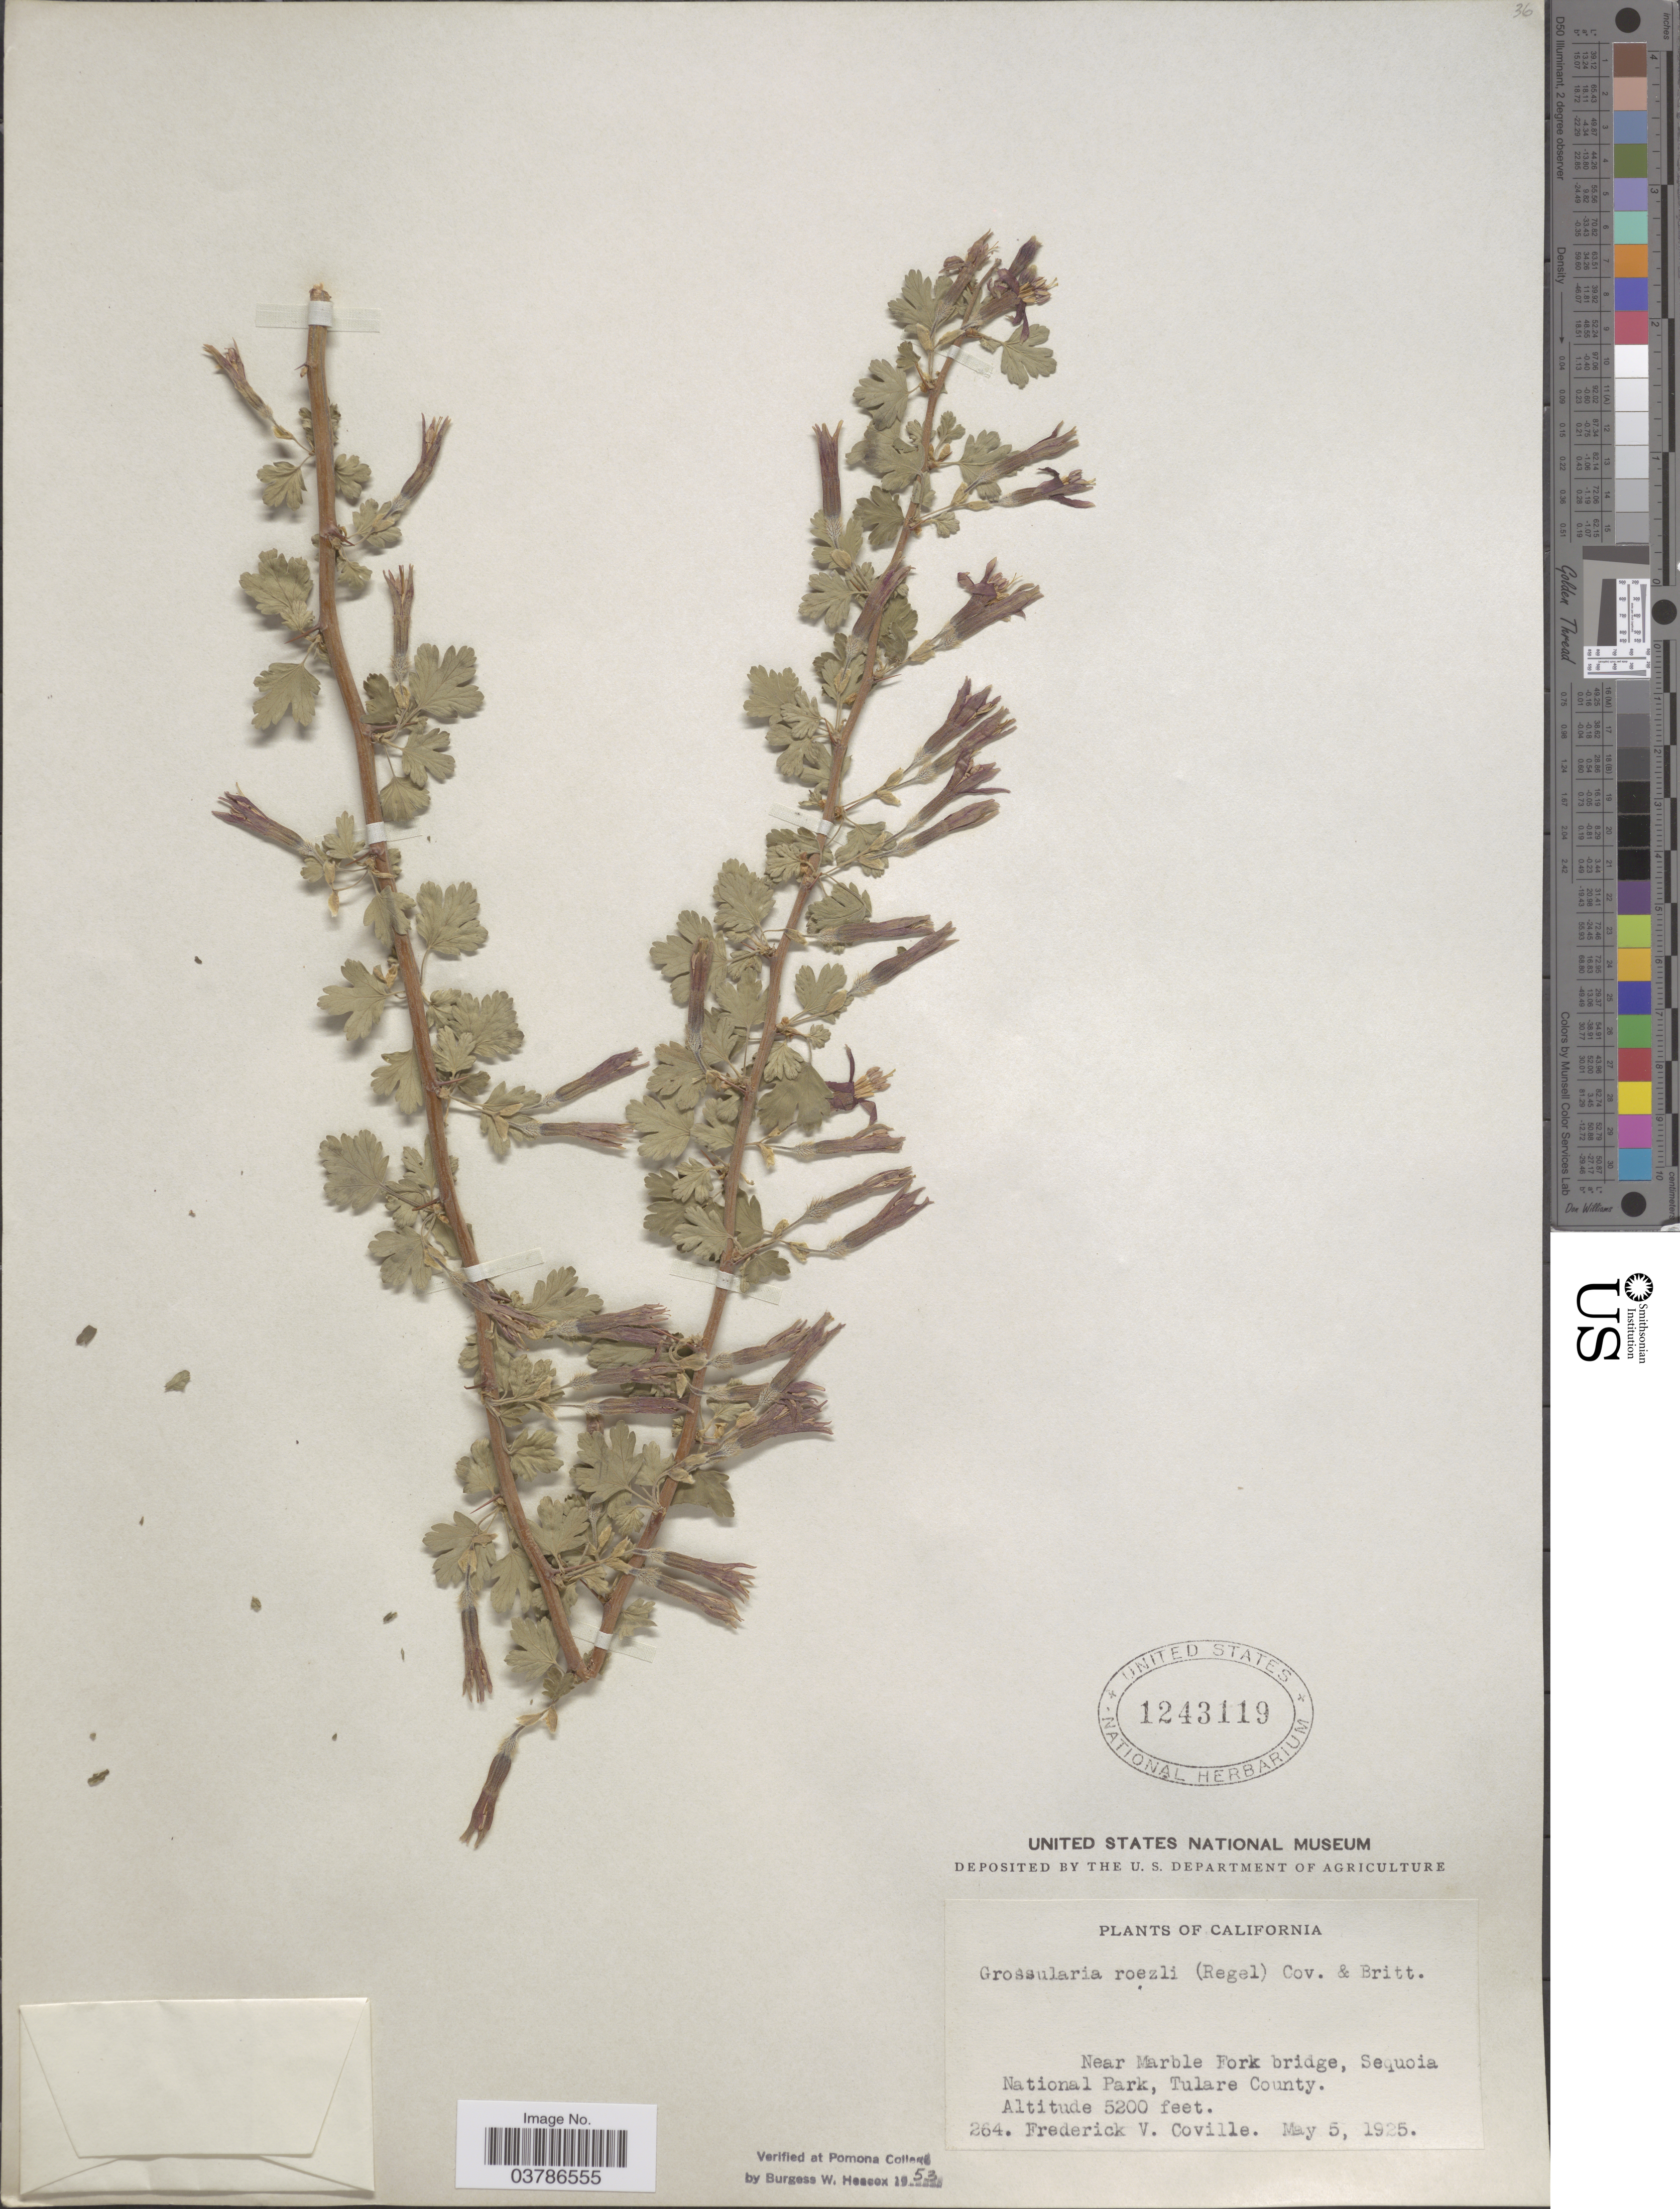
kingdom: Plantae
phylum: Tracheophyta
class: Magnoliopsida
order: Saxifragales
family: Grossulariaceae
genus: Ribes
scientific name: Ribes roezlii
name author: Regel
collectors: F. V. Coville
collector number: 264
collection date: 1925-05-05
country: United States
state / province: California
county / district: Tulare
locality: Near Marble Fork bridge, Sequoia National Park, Tulare County.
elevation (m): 1585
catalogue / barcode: US 1243119